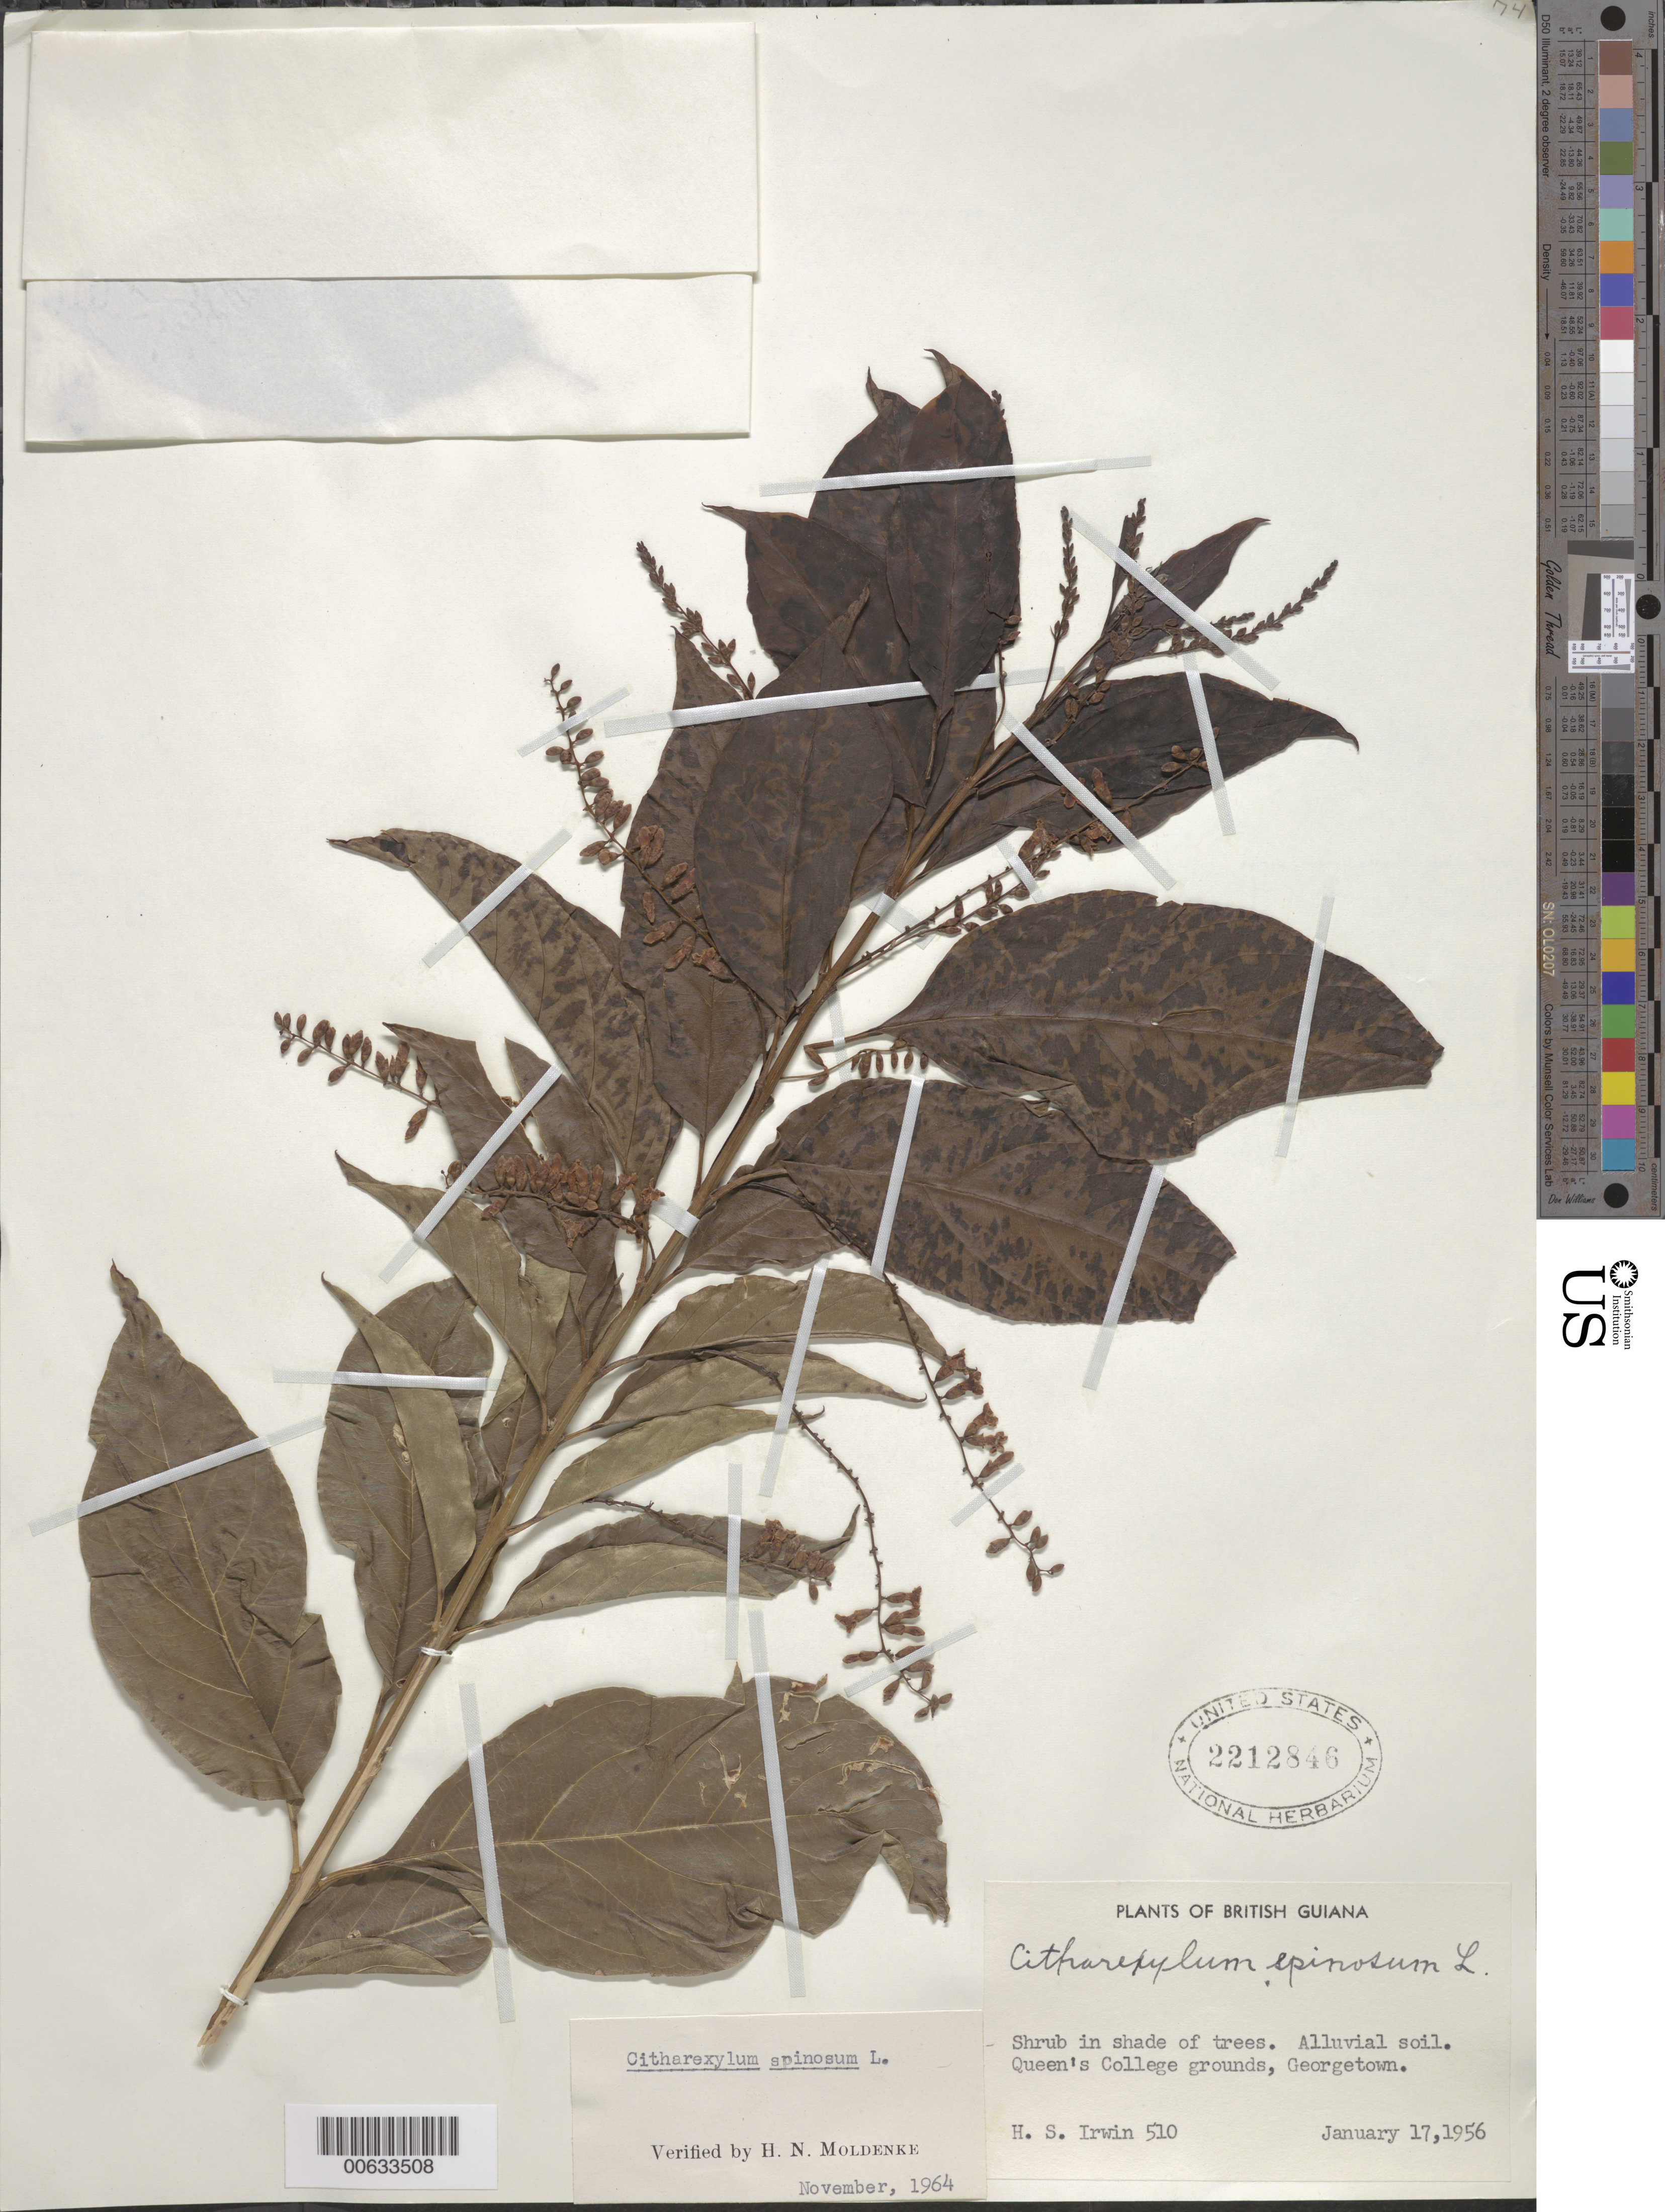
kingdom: Plantae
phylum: Tracheophyta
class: Magnoliopsida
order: Lamiales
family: Verbenaceae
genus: Citharexylum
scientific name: Citharexylum spinosum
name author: L.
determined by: Moldenke, H. N.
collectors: H. Irwin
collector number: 510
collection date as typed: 17-Jan-56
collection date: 1956-01-17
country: Guyana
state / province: Demerara-Mahaica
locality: Georgetown, Queen's College grounds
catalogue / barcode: US 2212846